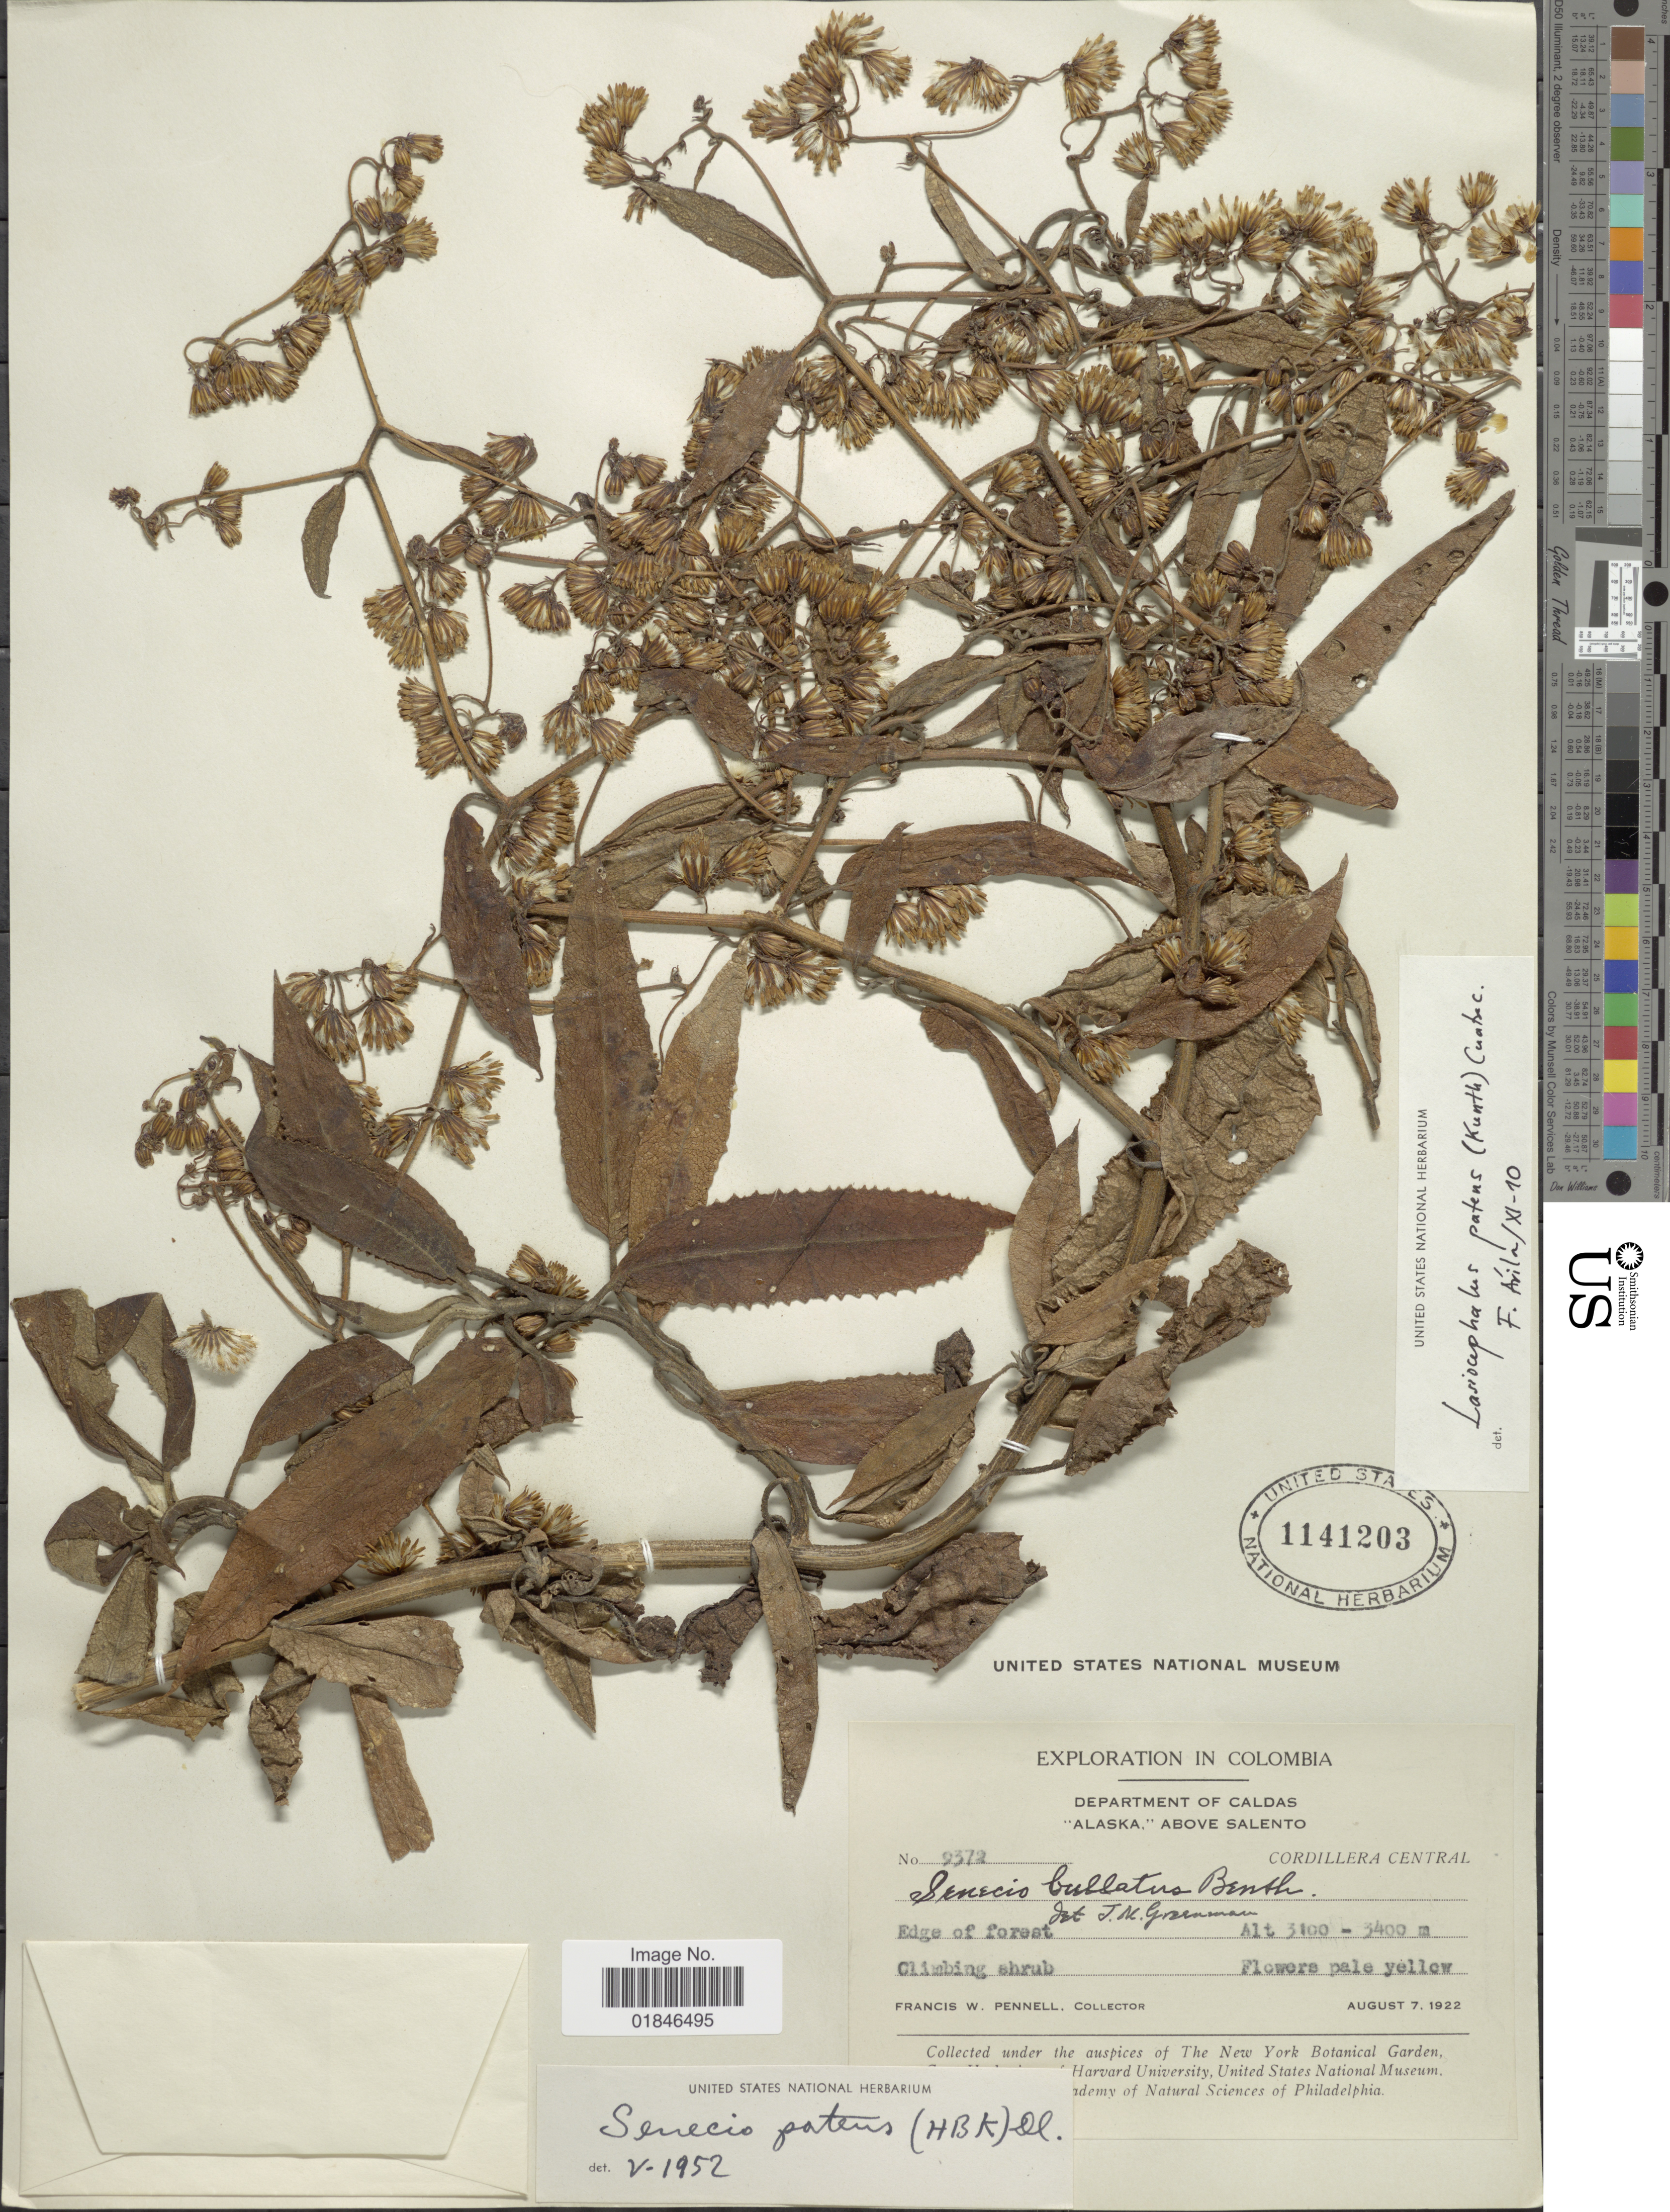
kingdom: Plantae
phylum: Tracheophyta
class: Magnoliopsida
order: Asterales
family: Asteraceae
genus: Senecio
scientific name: Senecio patens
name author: (Kunth) DC.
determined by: Salomon, Luciana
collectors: F. W. Pennell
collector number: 9372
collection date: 1922-08-07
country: Colombia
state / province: Caldas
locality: Department of Caldas "Alaska", above Salento Cordillera Central.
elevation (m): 3100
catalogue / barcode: US 1141203